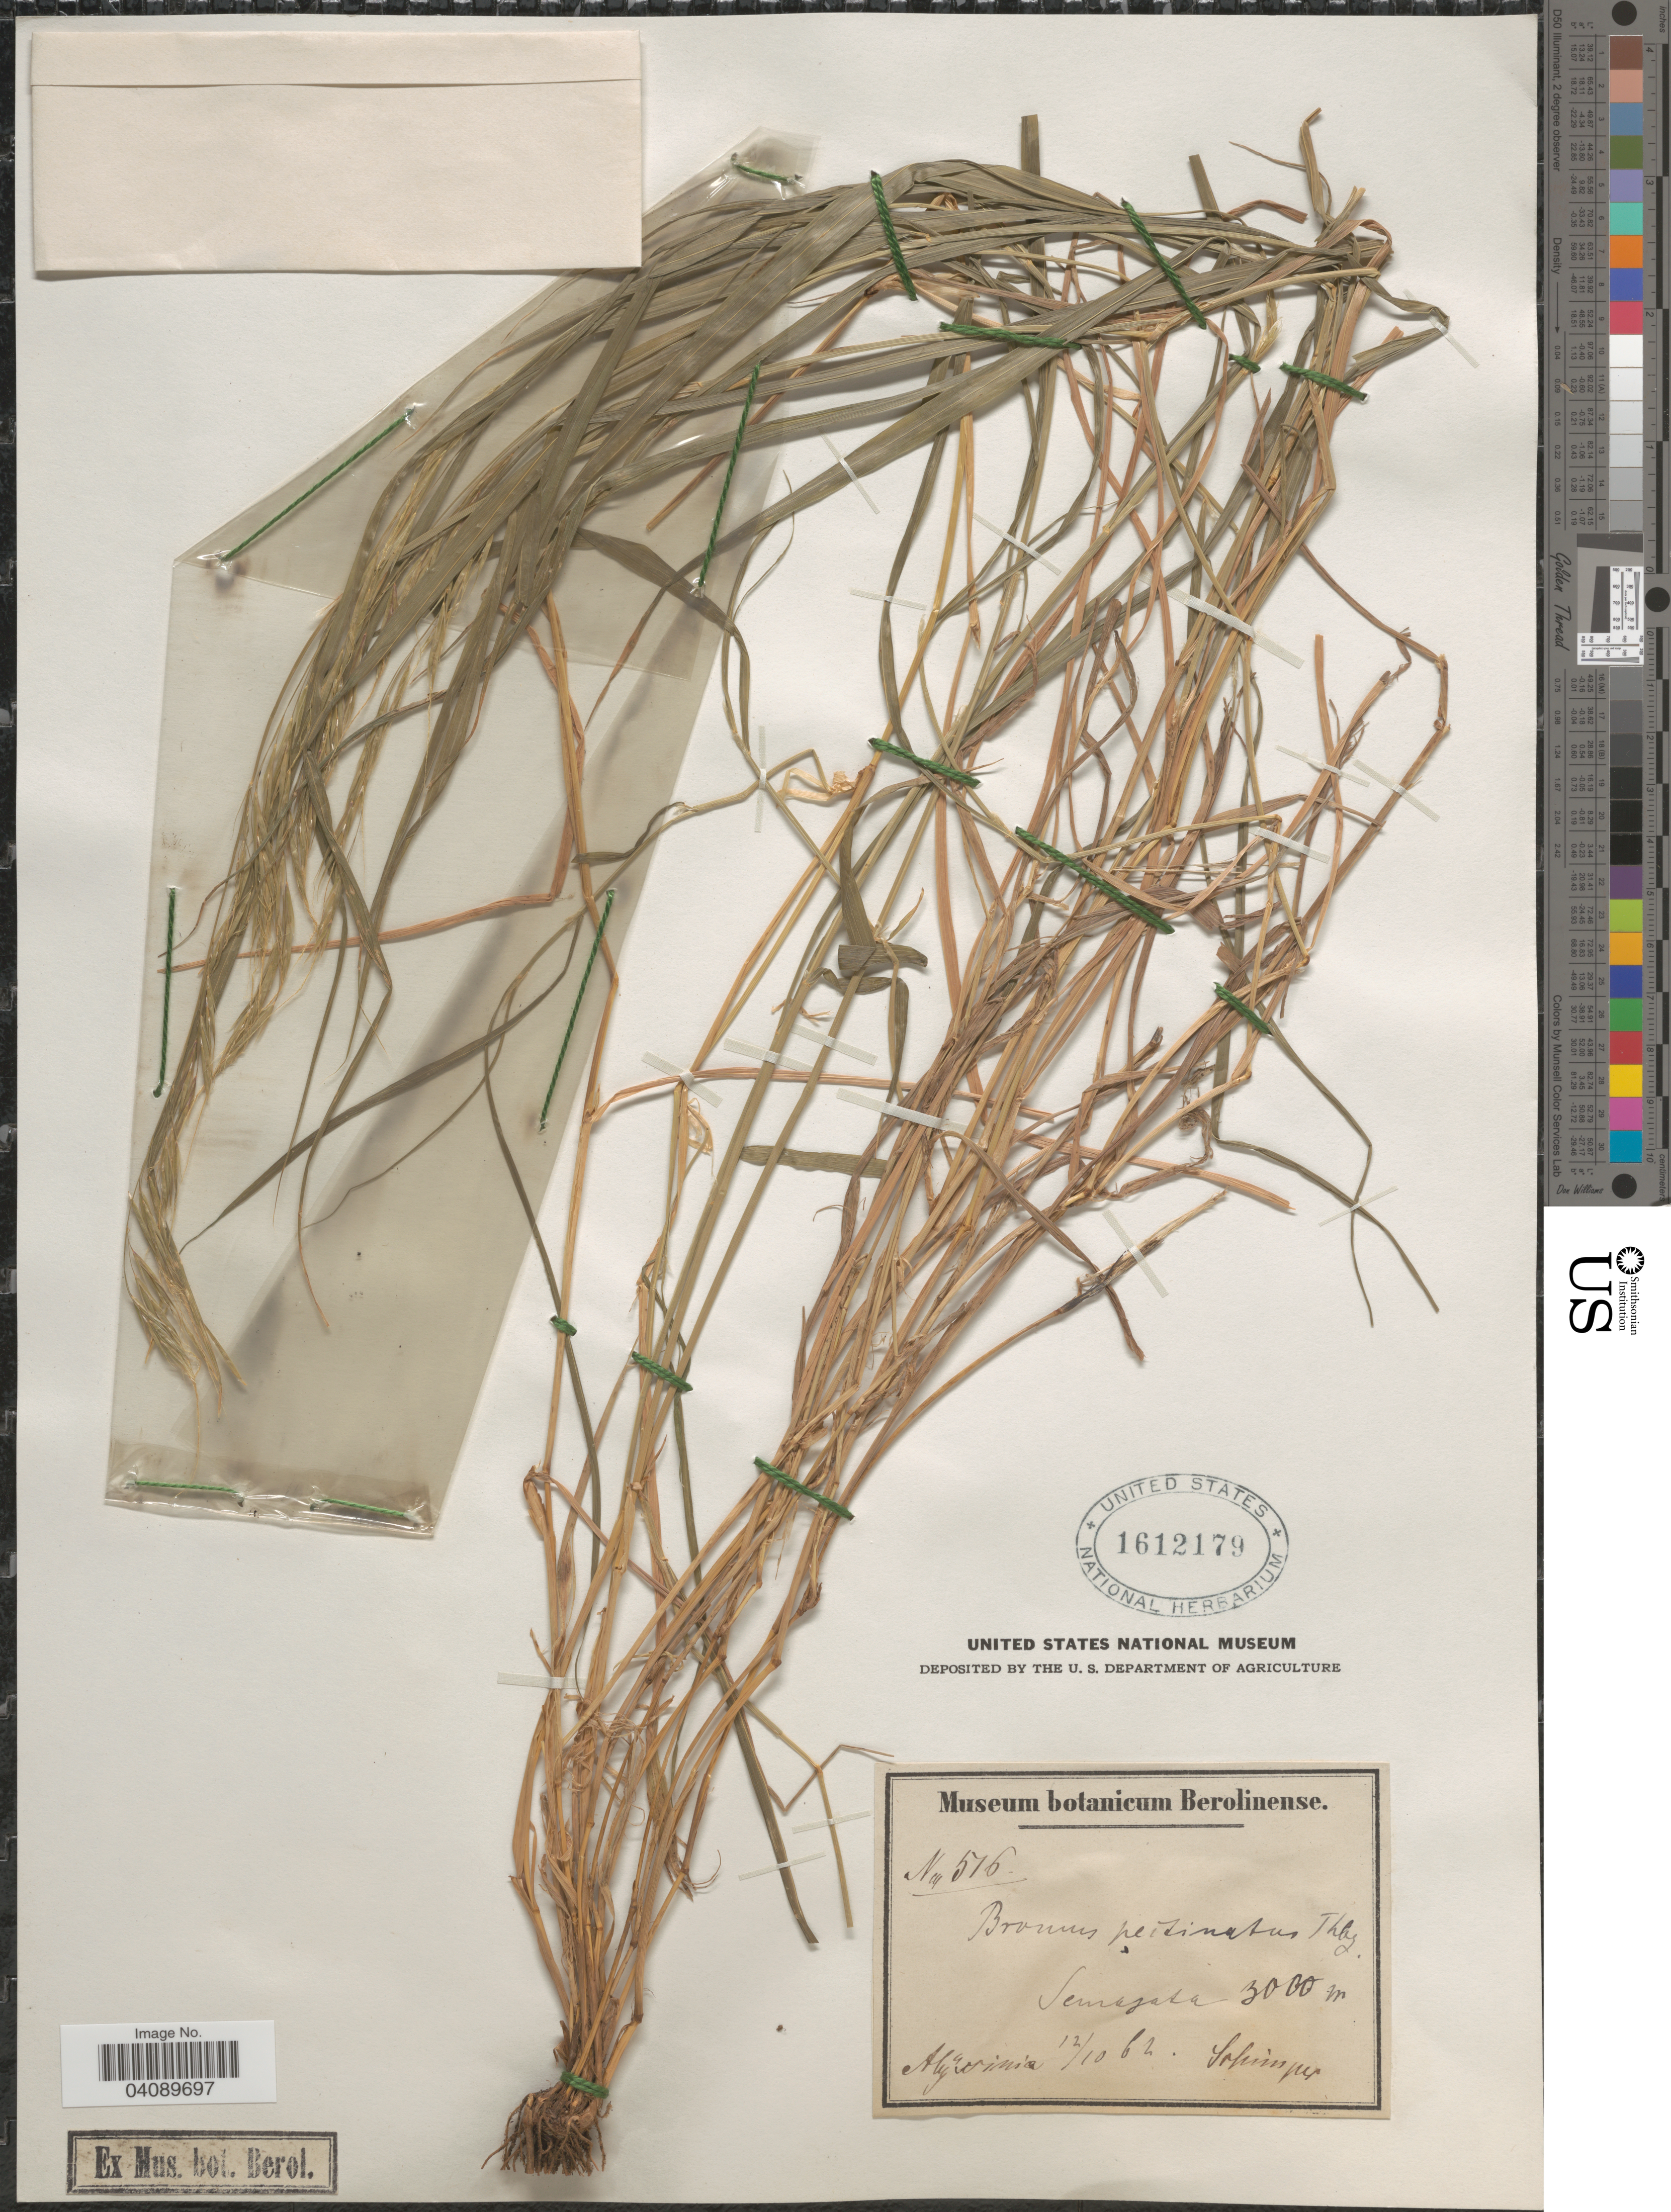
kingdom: Plantae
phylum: Tracheophyta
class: Liliopsida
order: Poales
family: Poaceae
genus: Bromus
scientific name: Bromus pectinatus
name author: Thunb.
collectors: -. Schimper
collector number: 516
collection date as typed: Transcribed d/m/y: 12/10/62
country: Ethiopia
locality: Semajata. Abyssinia.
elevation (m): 3000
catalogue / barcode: US 1612179